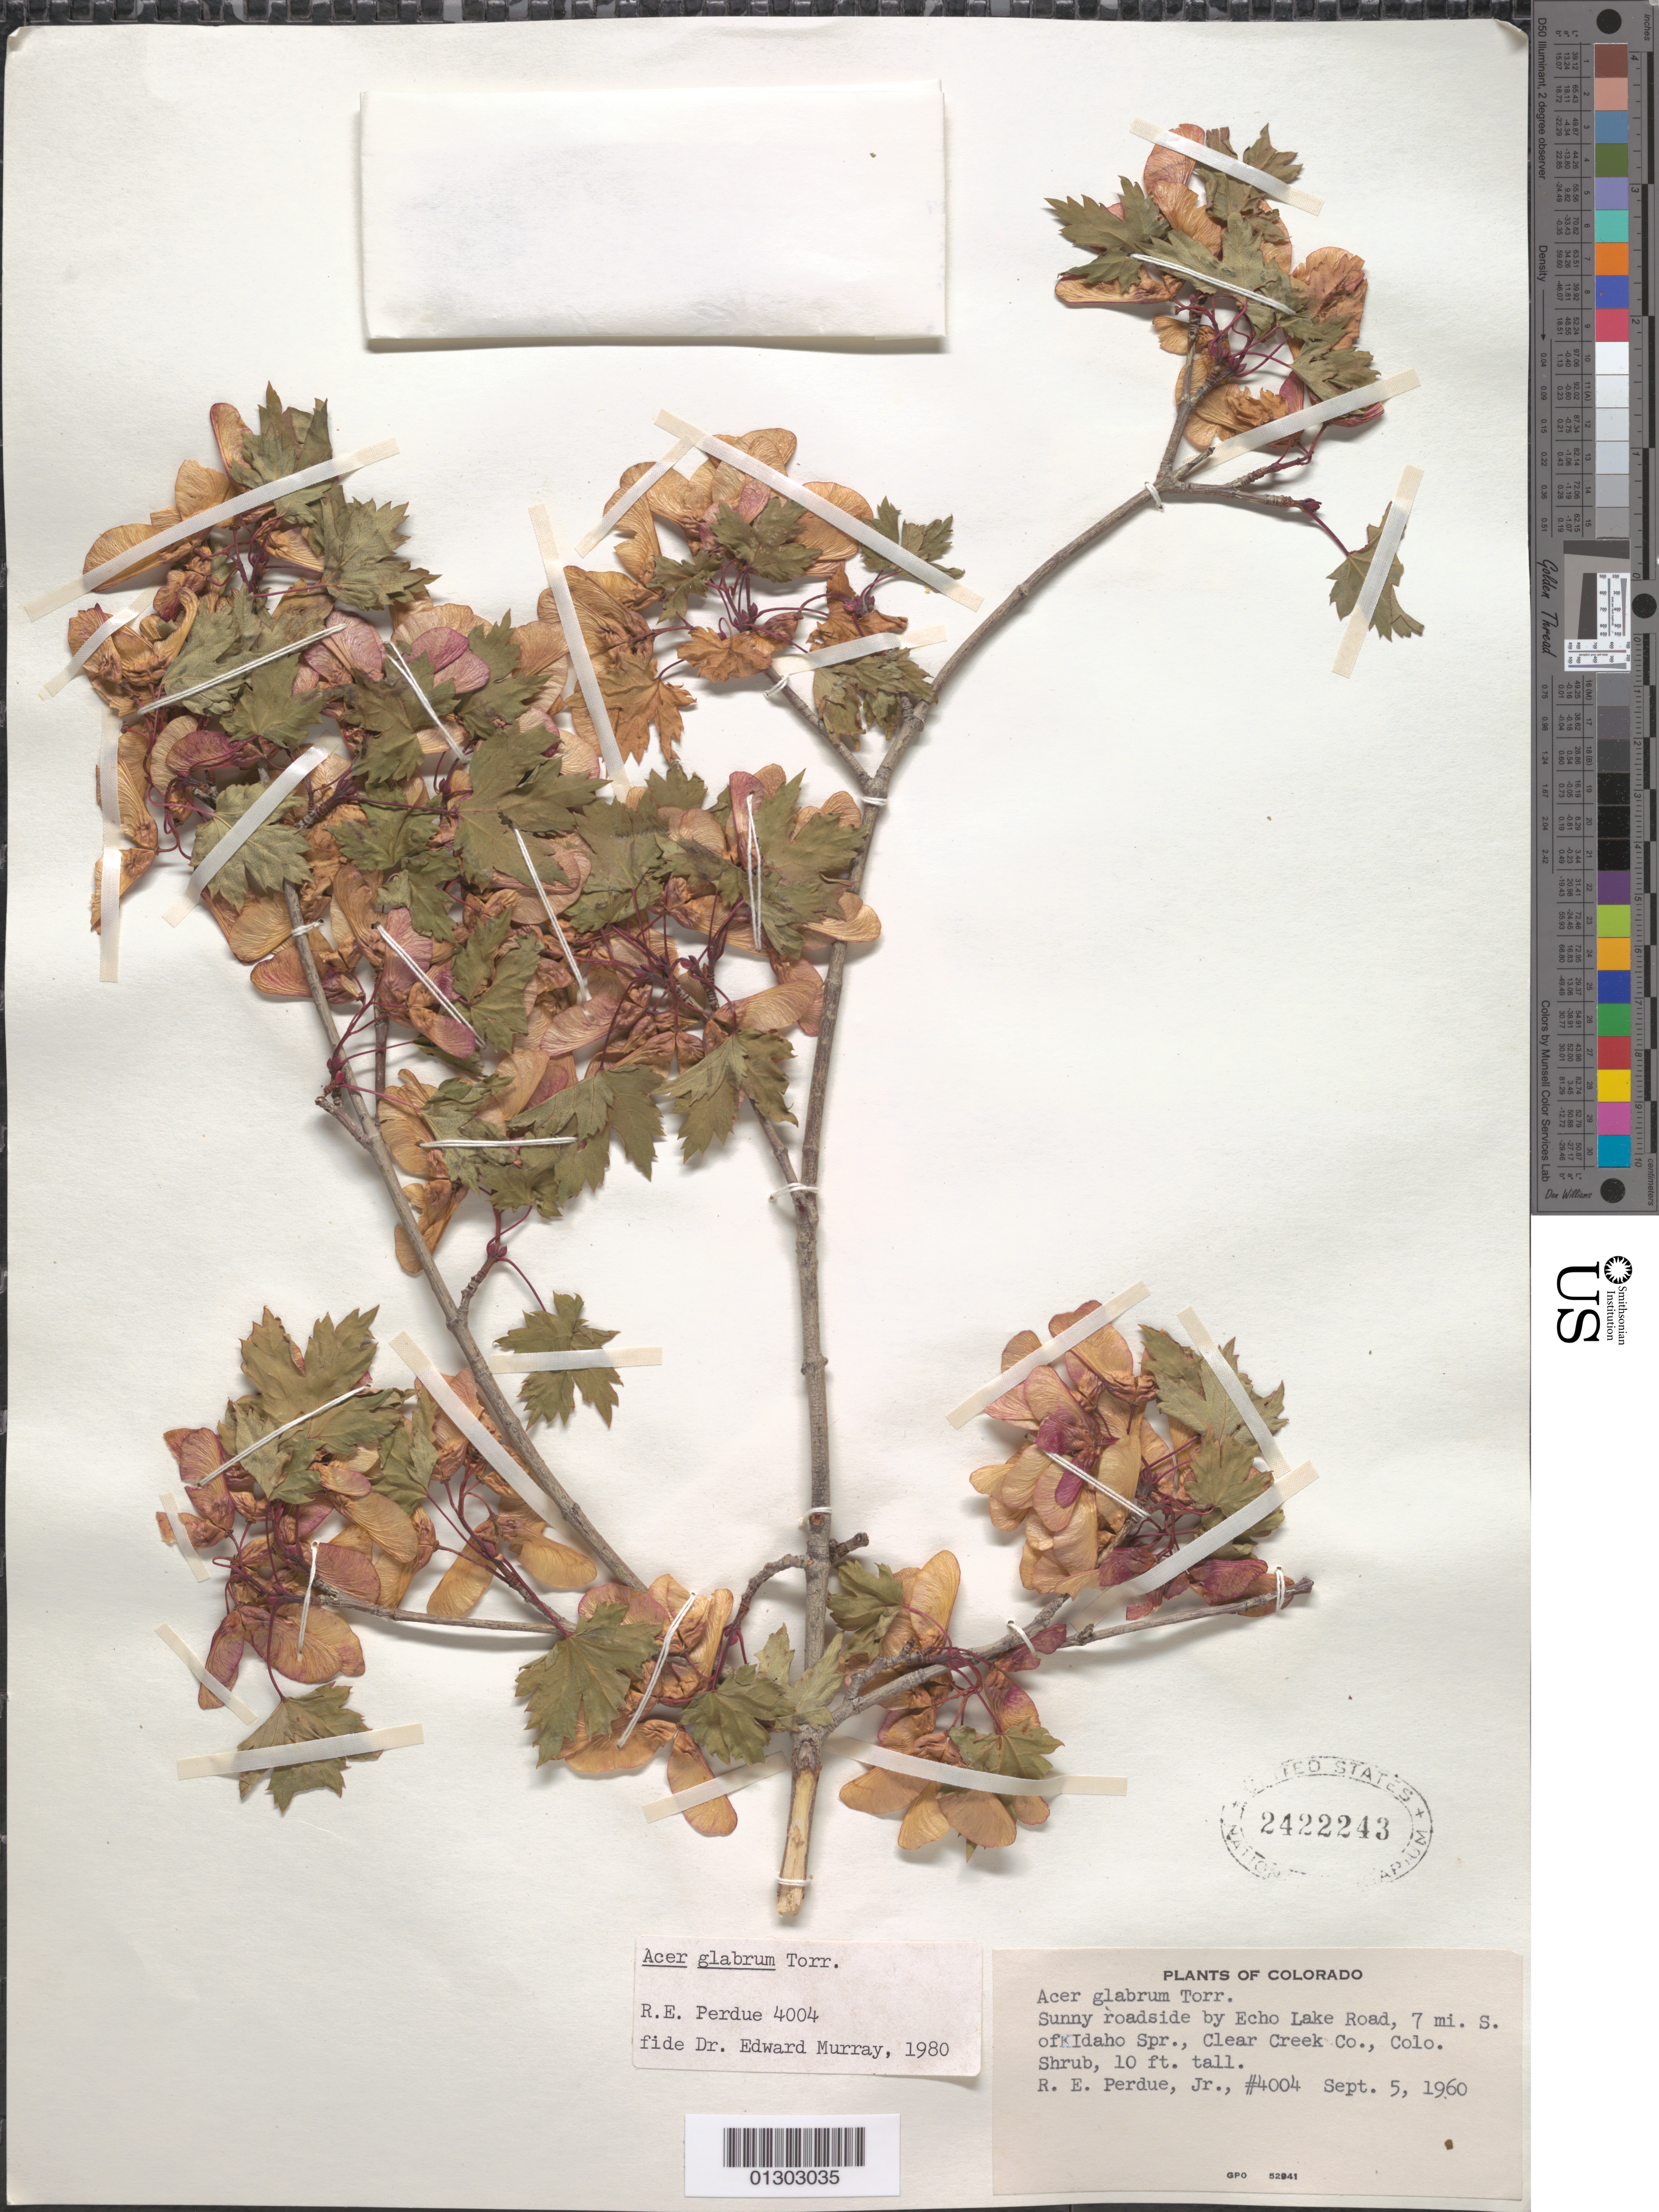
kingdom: Plantae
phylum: Tracheophyta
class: Magnoliopsida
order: Sapindales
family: Sapindaceae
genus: Acer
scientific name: Acer glabrum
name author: Torr.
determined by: Murray, Edward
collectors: R. E. Perdue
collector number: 4004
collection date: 1960-09-05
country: United States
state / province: Colorado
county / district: Clear Creek County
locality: Clear Creek County, Echo Lake Road, 7 miles S of Idaho Spr.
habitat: Sunny roadside.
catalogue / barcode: US 2422243